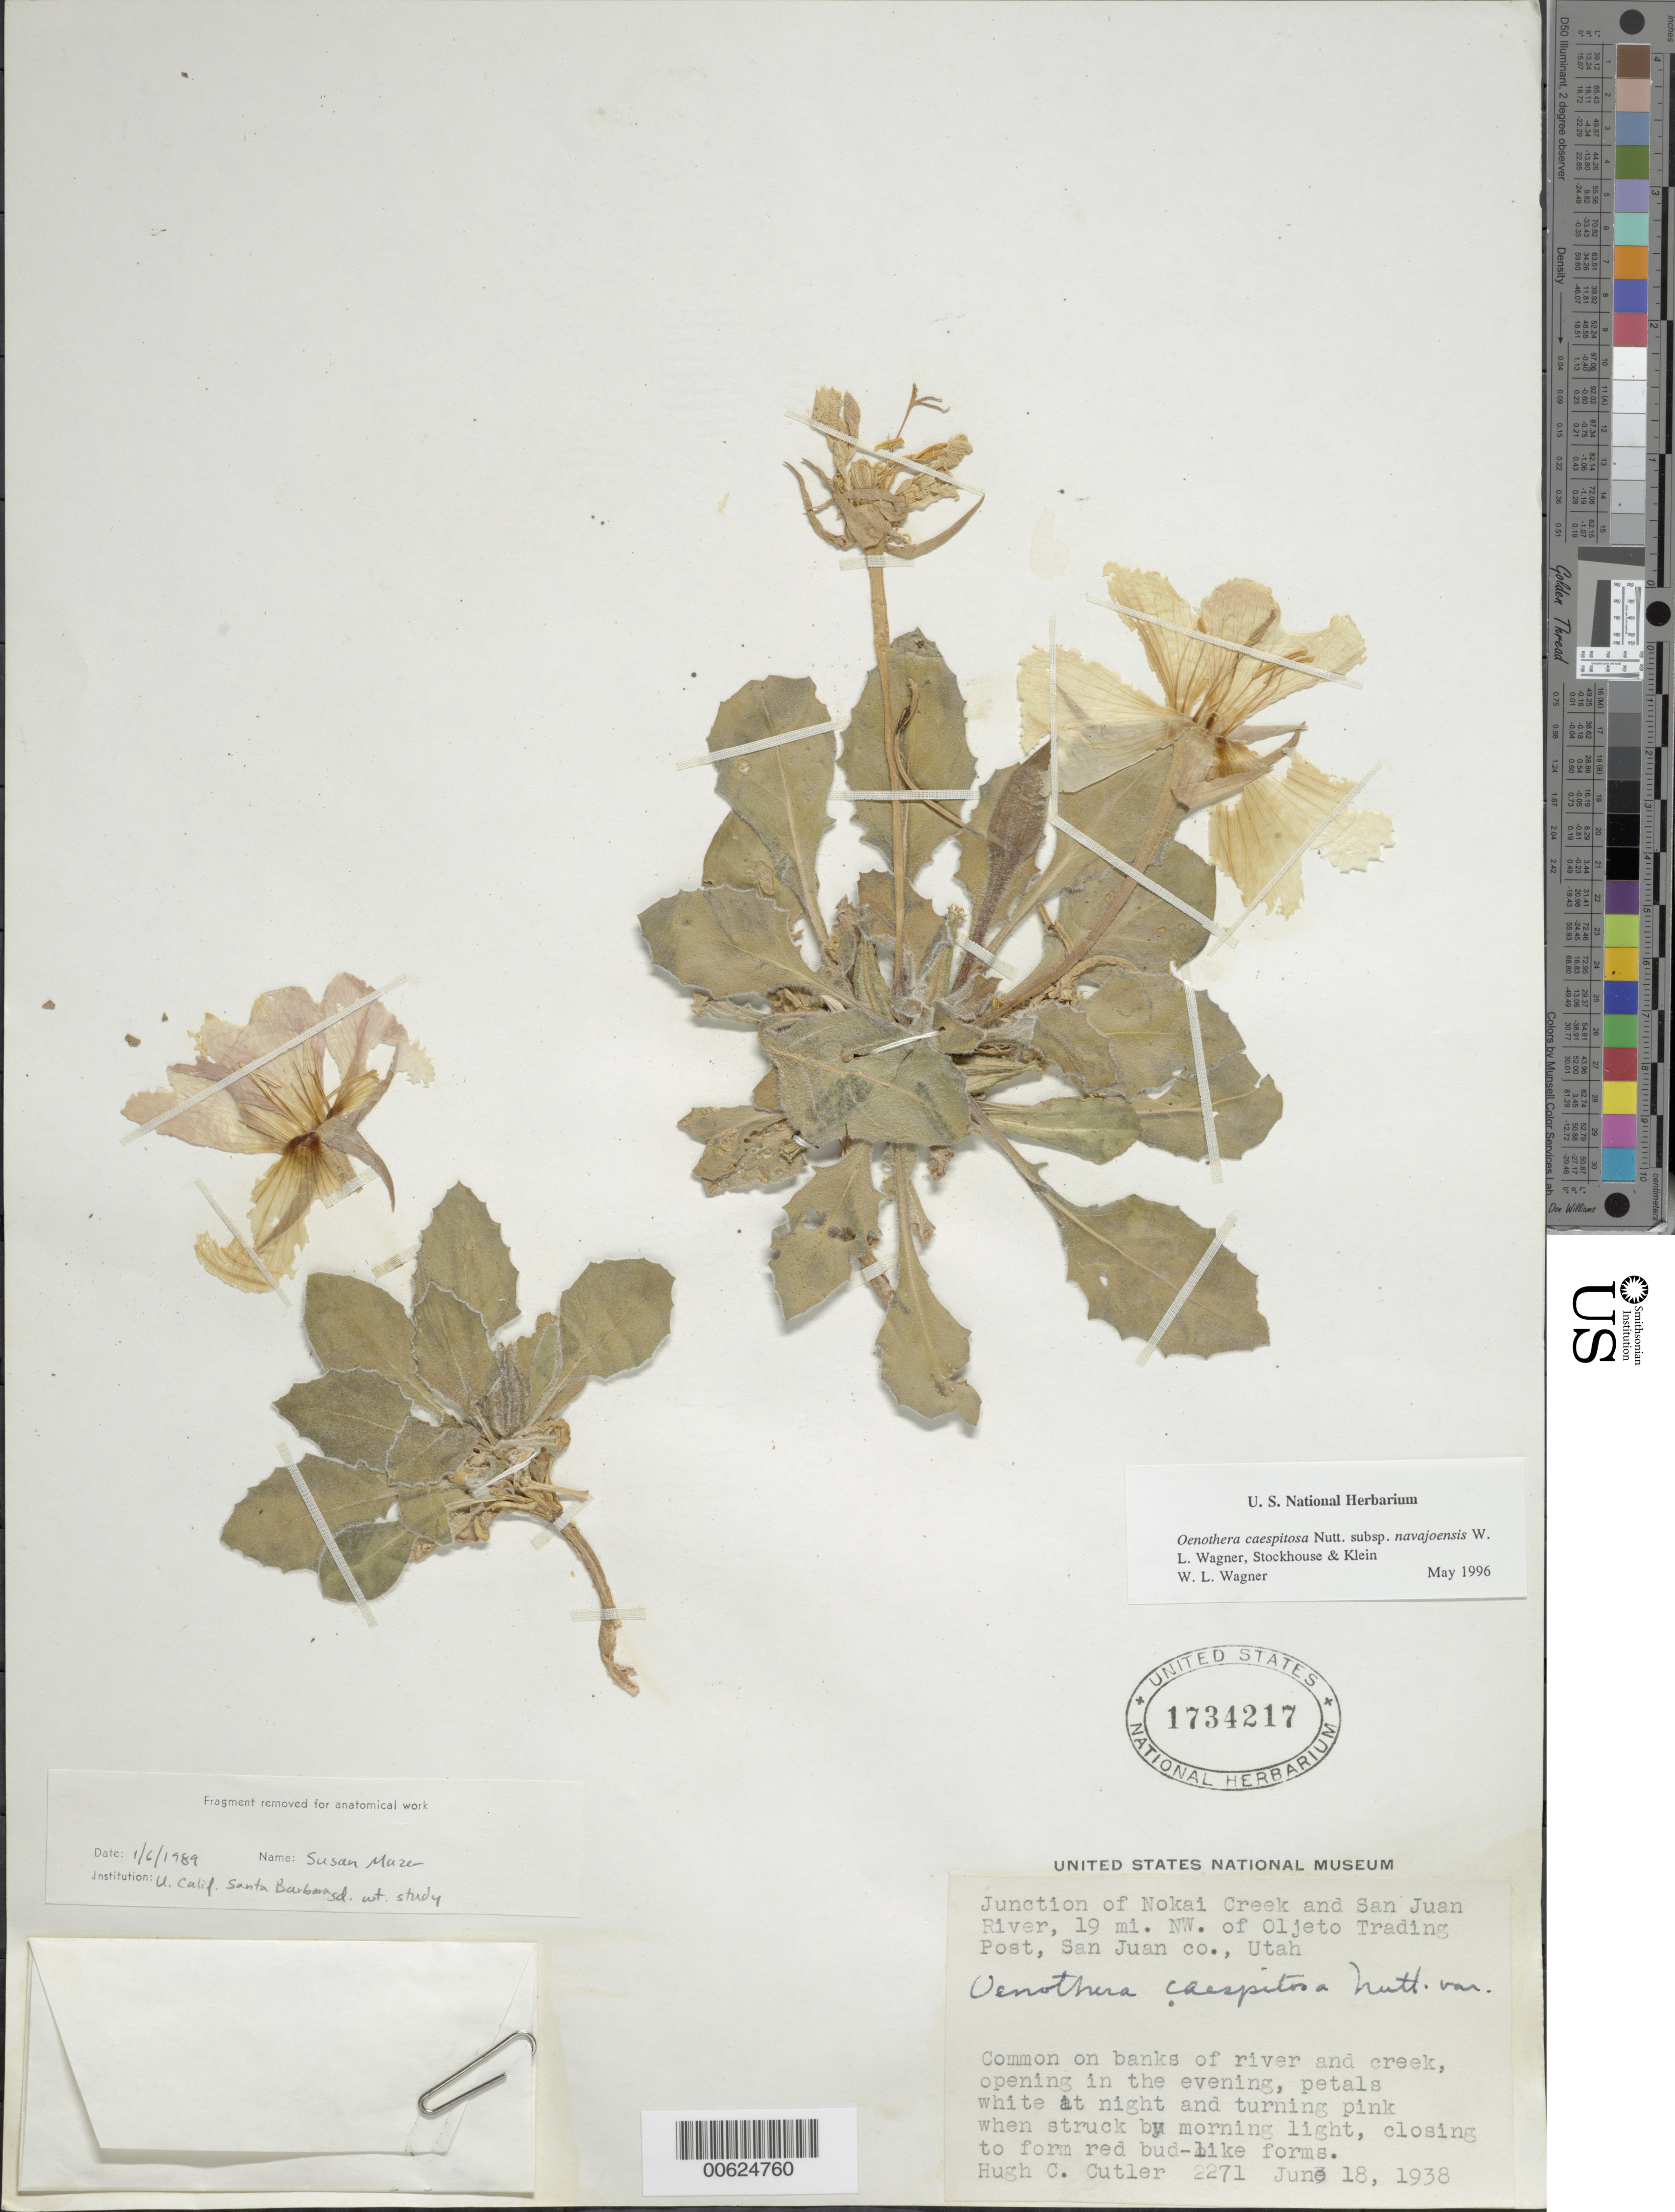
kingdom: Plantae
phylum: Tracheophyta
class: Magnoliopsida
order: Myrtales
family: Onagraceae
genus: Oenothera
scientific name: Oenothera cespitosa subsp. navajoensis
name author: W.L. Wagner et al.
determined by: Wagner, W. L., (BOT), Smithsonian Institution - National Museum of Natural History (UNITED STATES)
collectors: H. C. Cutler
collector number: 2271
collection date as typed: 18 Jun 1938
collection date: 1938-06-18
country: United States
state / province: Utah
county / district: San Juan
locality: Junc. Of Nokai Creek and San Juan River, NW of Oljeto Trading Post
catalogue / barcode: US 1734217